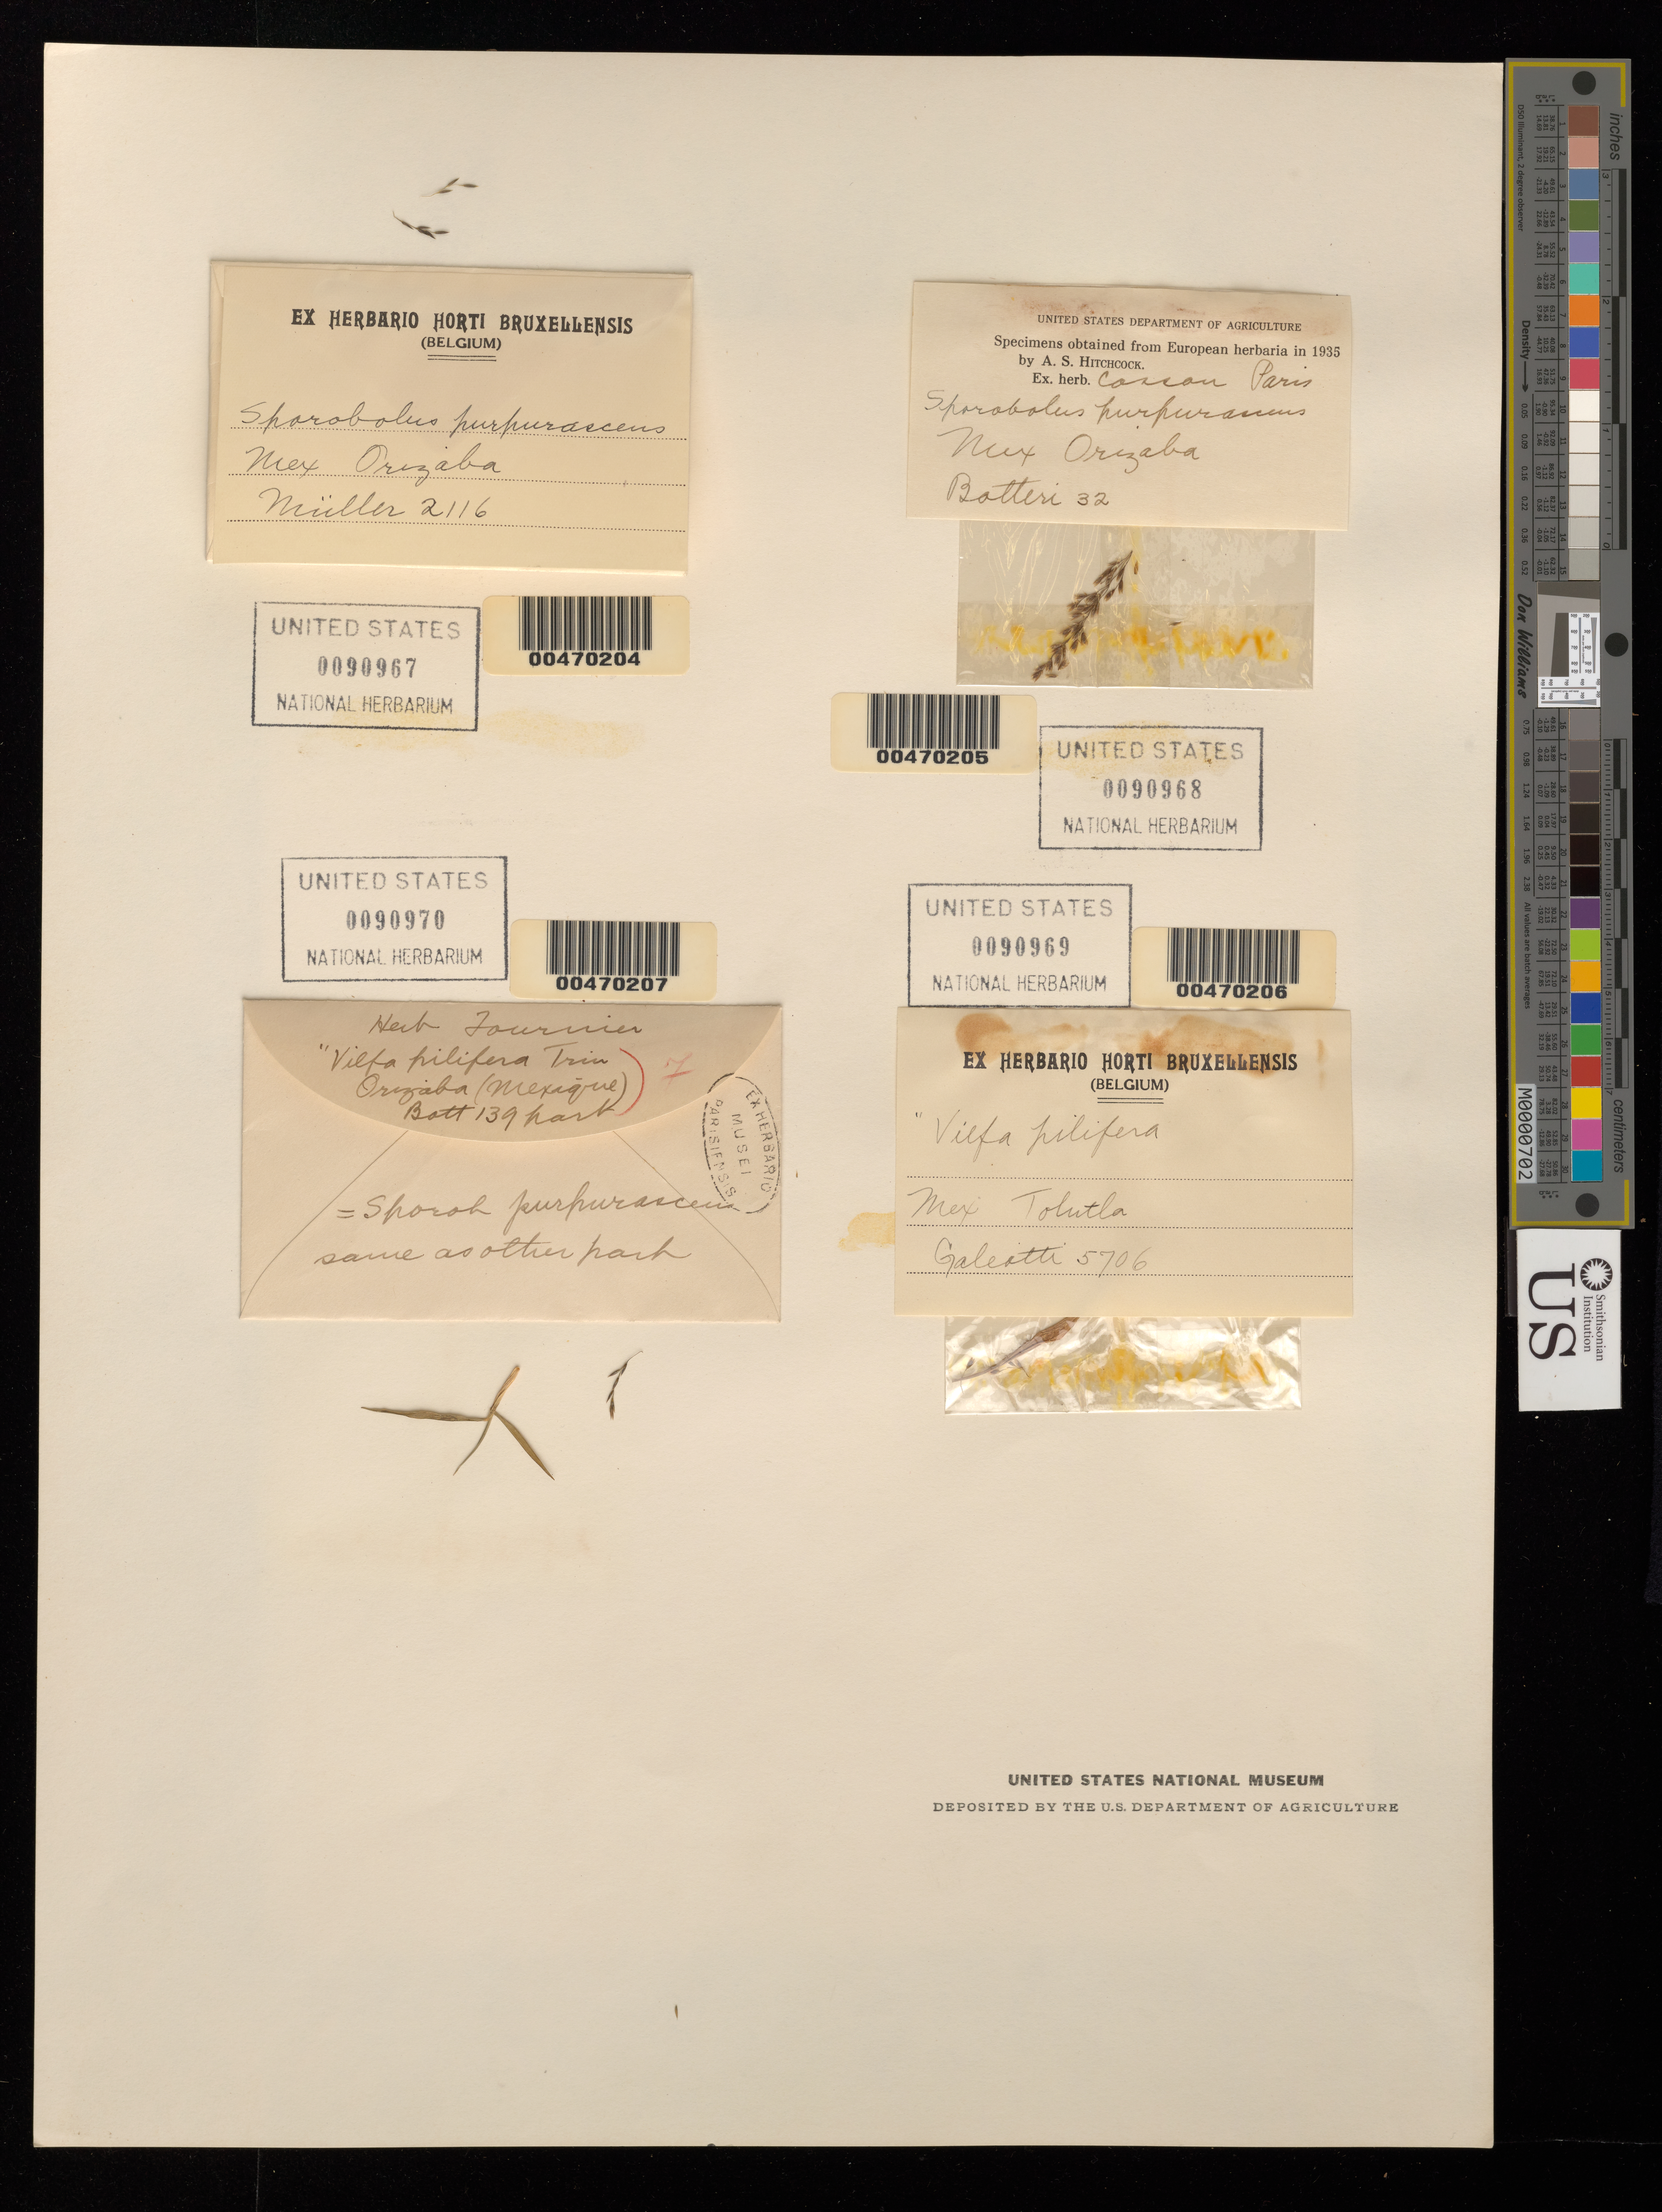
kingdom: Plantae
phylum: Tracheophyta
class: Liliopsida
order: Poales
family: Poaceae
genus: Sporobolus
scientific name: Sporobolus purpurascens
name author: (Sw.) Ham.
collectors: -- Müller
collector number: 2116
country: Mexico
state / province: Veracruz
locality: Orizaba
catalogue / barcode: US 90967